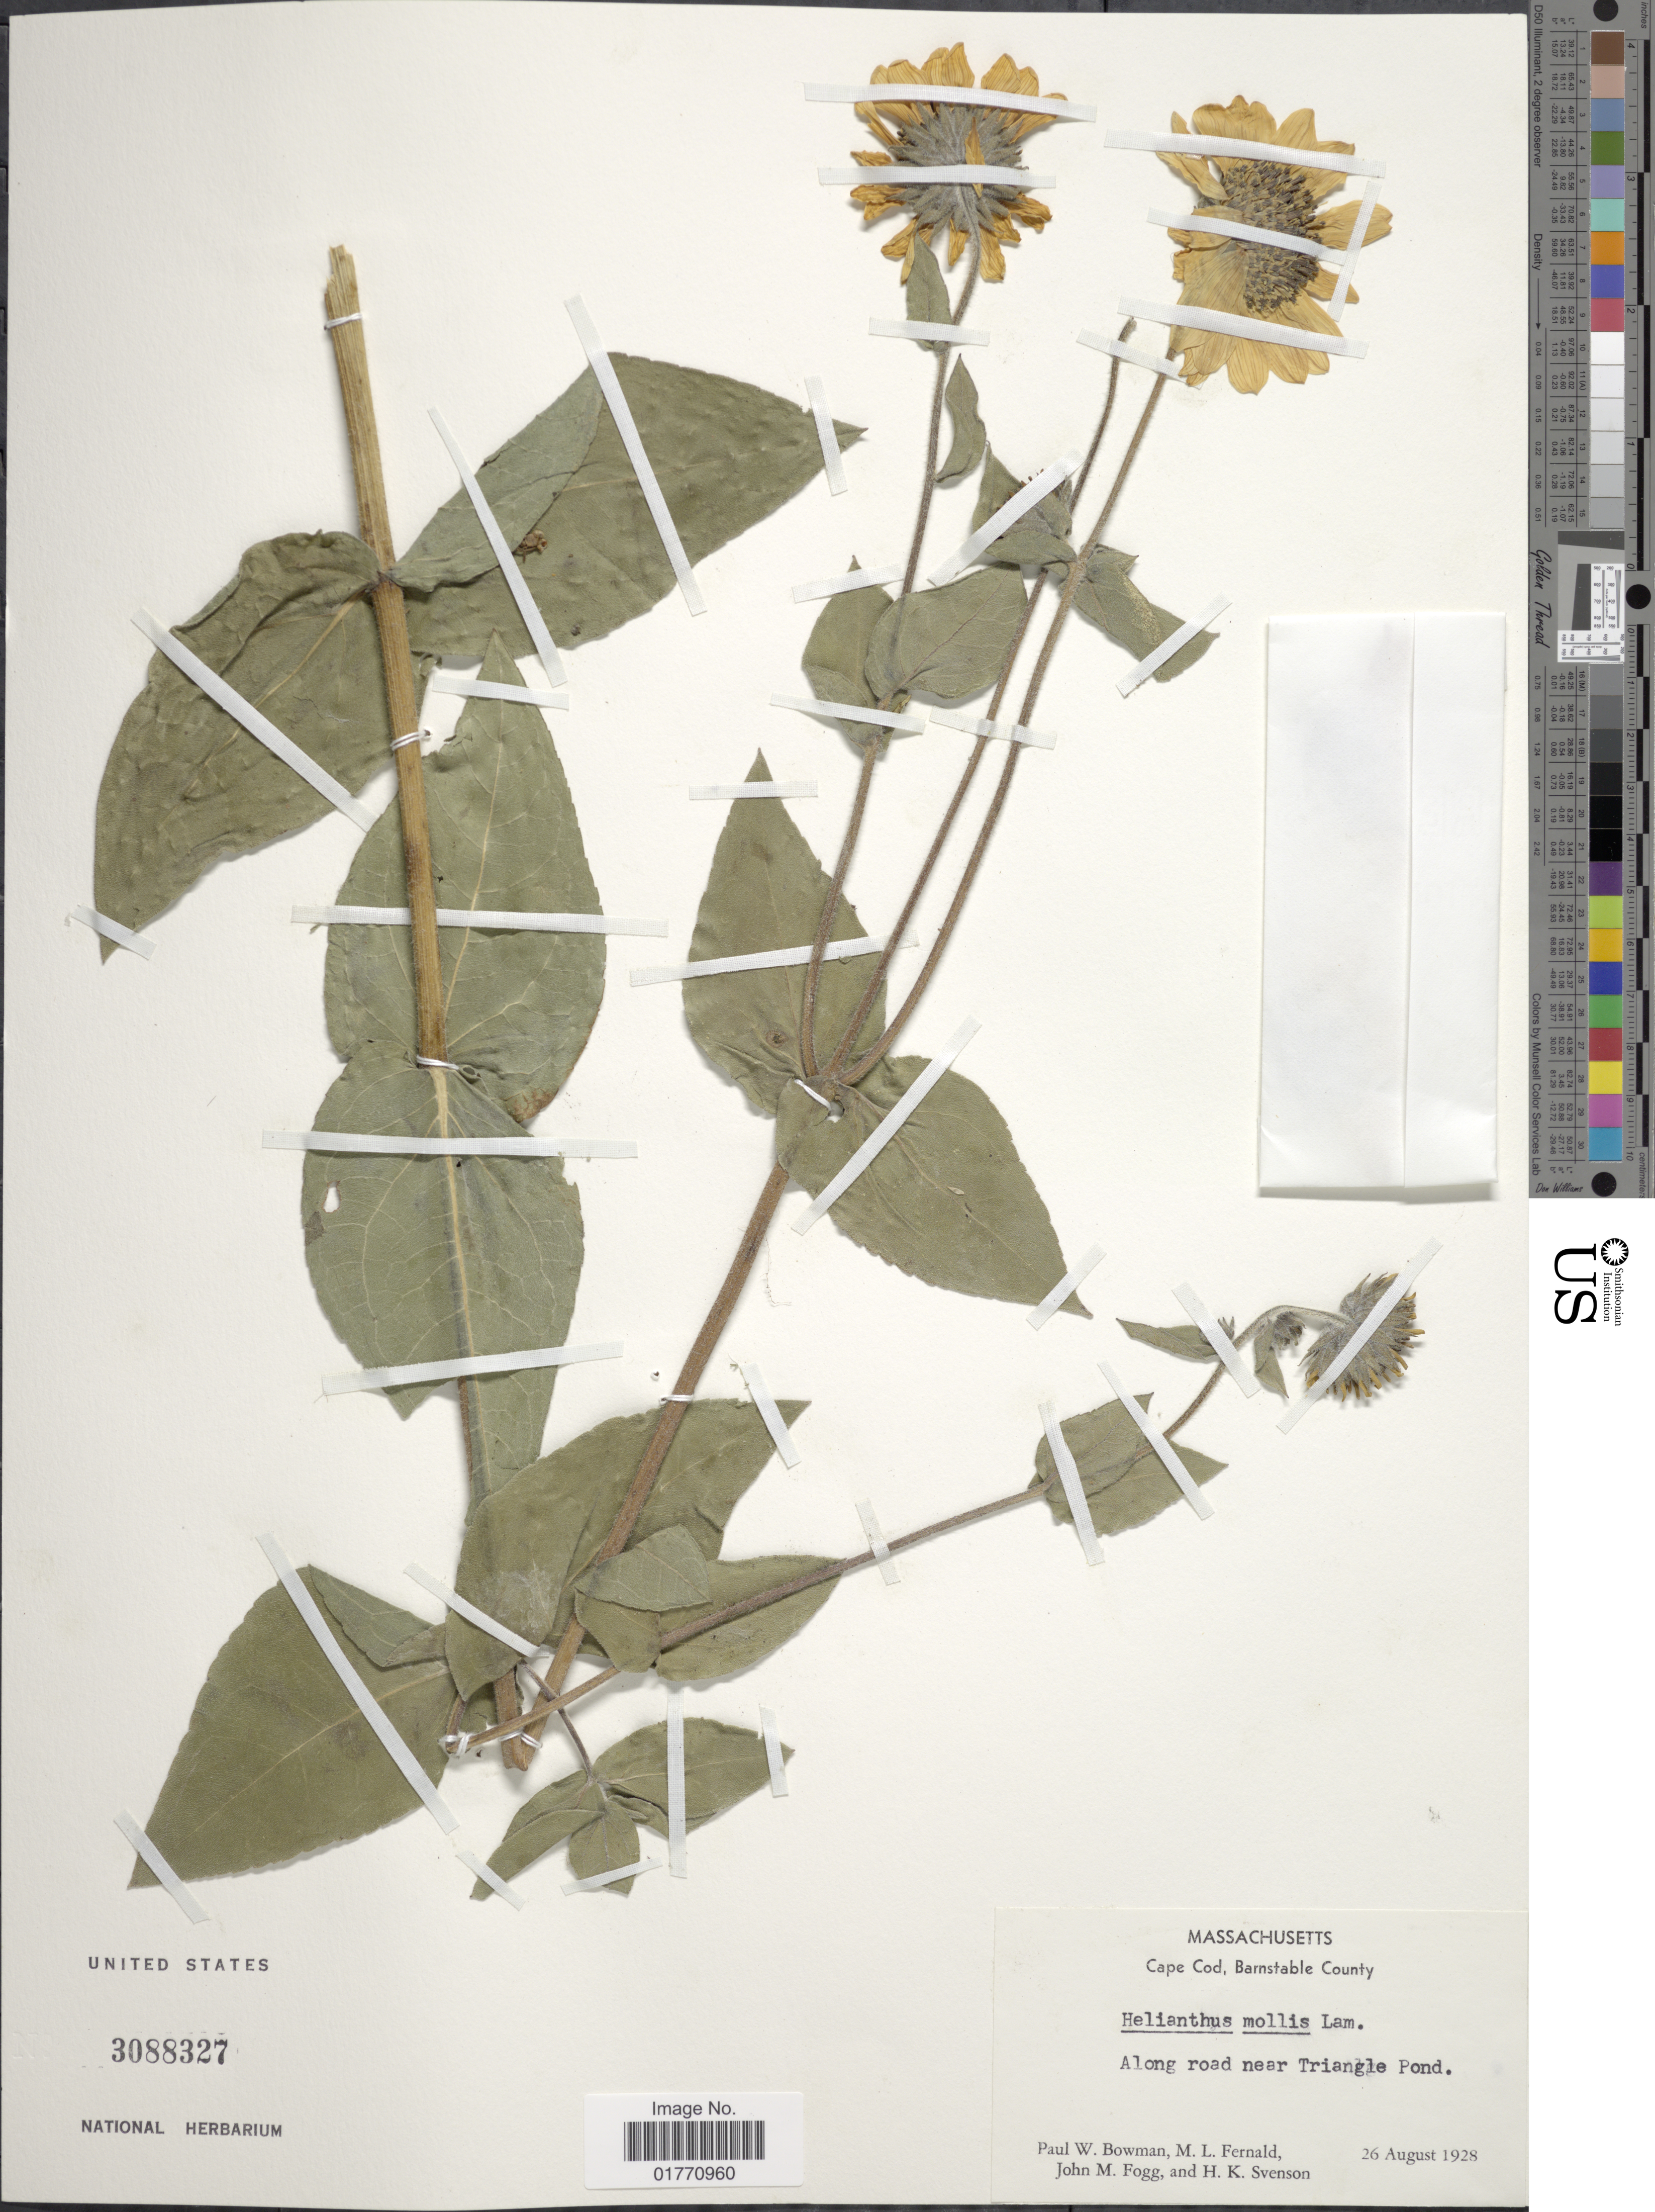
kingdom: Plantae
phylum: Tracheophyta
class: Magnoliopsida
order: Asterales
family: Asteraceae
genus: Helianthus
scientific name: Helianthus mollis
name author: Lam.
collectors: P. Bowman, M. L. Fernald, J. Fogg & H. K. Svenson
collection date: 1928-08-26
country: United States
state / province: Massachusetts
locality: Cape Cod, Barnstable County, along road near Triangle Pond.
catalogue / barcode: US 3088327